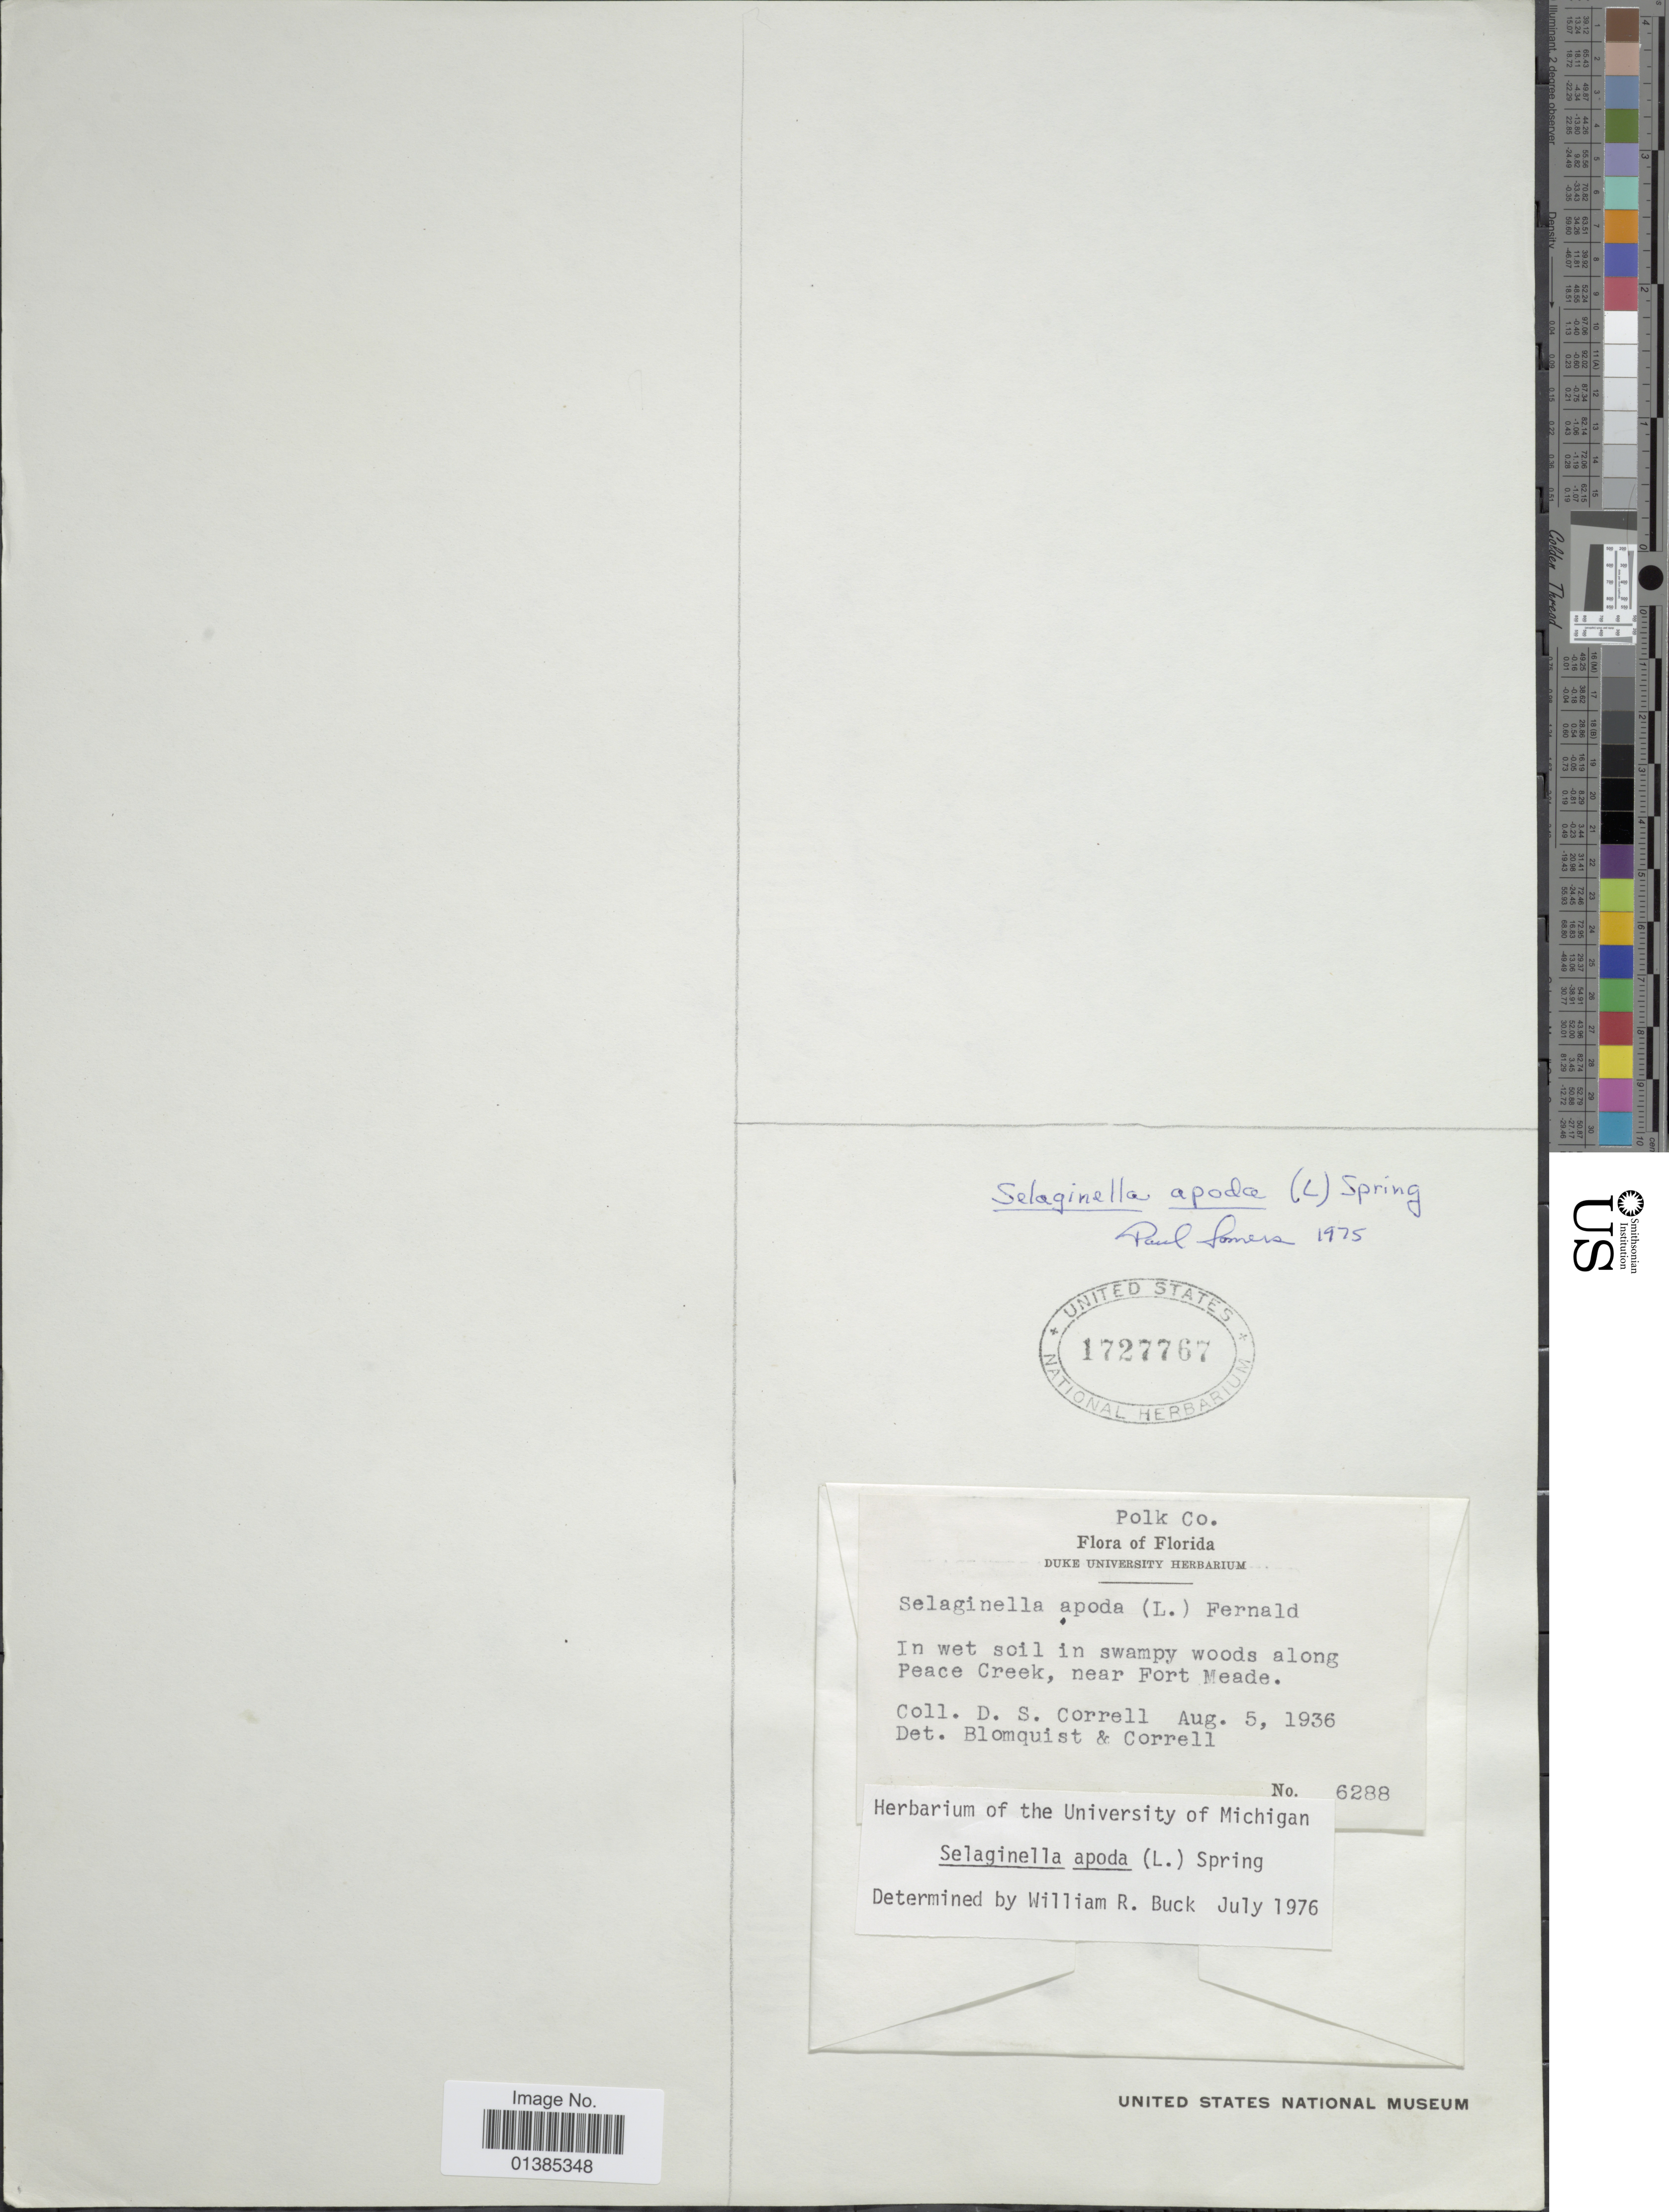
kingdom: Plantae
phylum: Tracheophyta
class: Lycopodiopsida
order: Selaginellales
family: Selaginellaceae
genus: Selaginella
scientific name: Selaginella apus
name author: Spring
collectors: D. S. Correll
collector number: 6288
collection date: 1936-08-05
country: United States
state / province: Florida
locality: Polk Co. In wet soil in swampy woods along Peace Creek, near Fort Meade.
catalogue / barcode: US 1727767